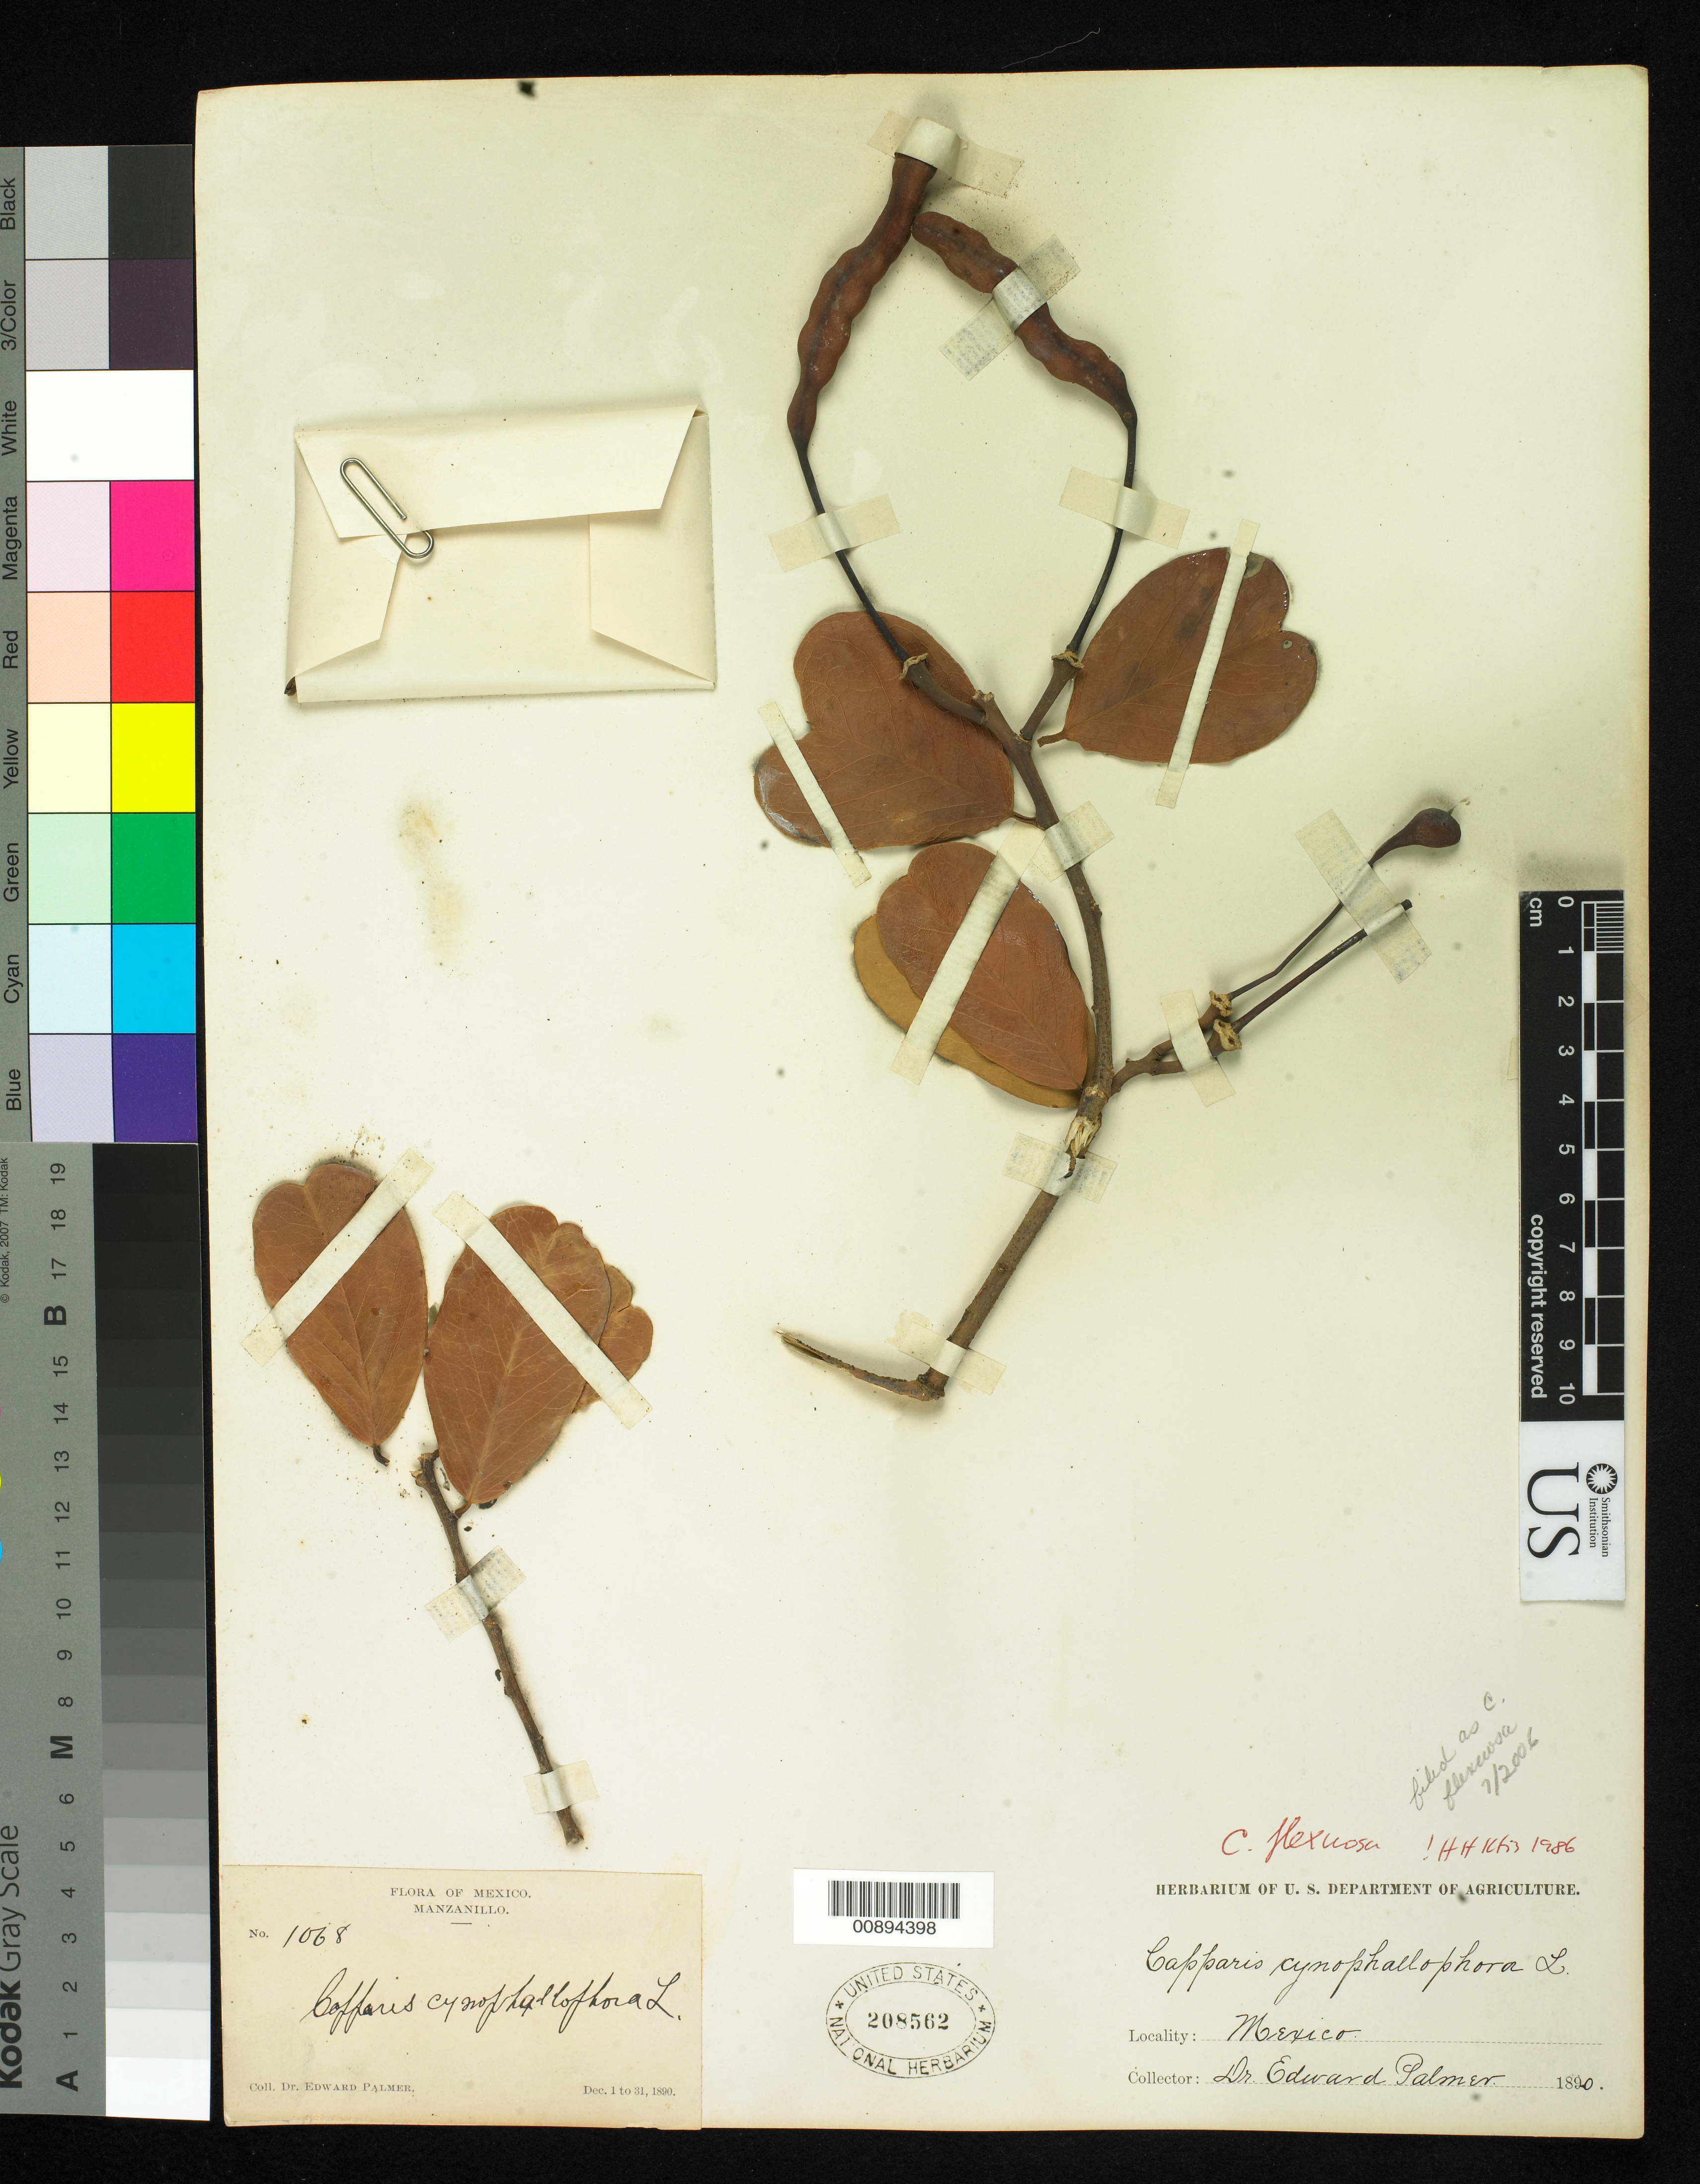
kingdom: Plantae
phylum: Tracheophyta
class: Magnoliopsida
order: Brassicales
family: Capparaceae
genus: Capparis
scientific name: Capparis flexuosa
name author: (L.) L.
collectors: E. Palmer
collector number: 1068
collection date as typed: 01 Dec 1890 to 31 Dec 1890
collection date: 1890-12-01/1890-12-31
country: Mexico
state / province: Colima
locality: Manzanillo, Colima.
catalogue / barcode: US 208562